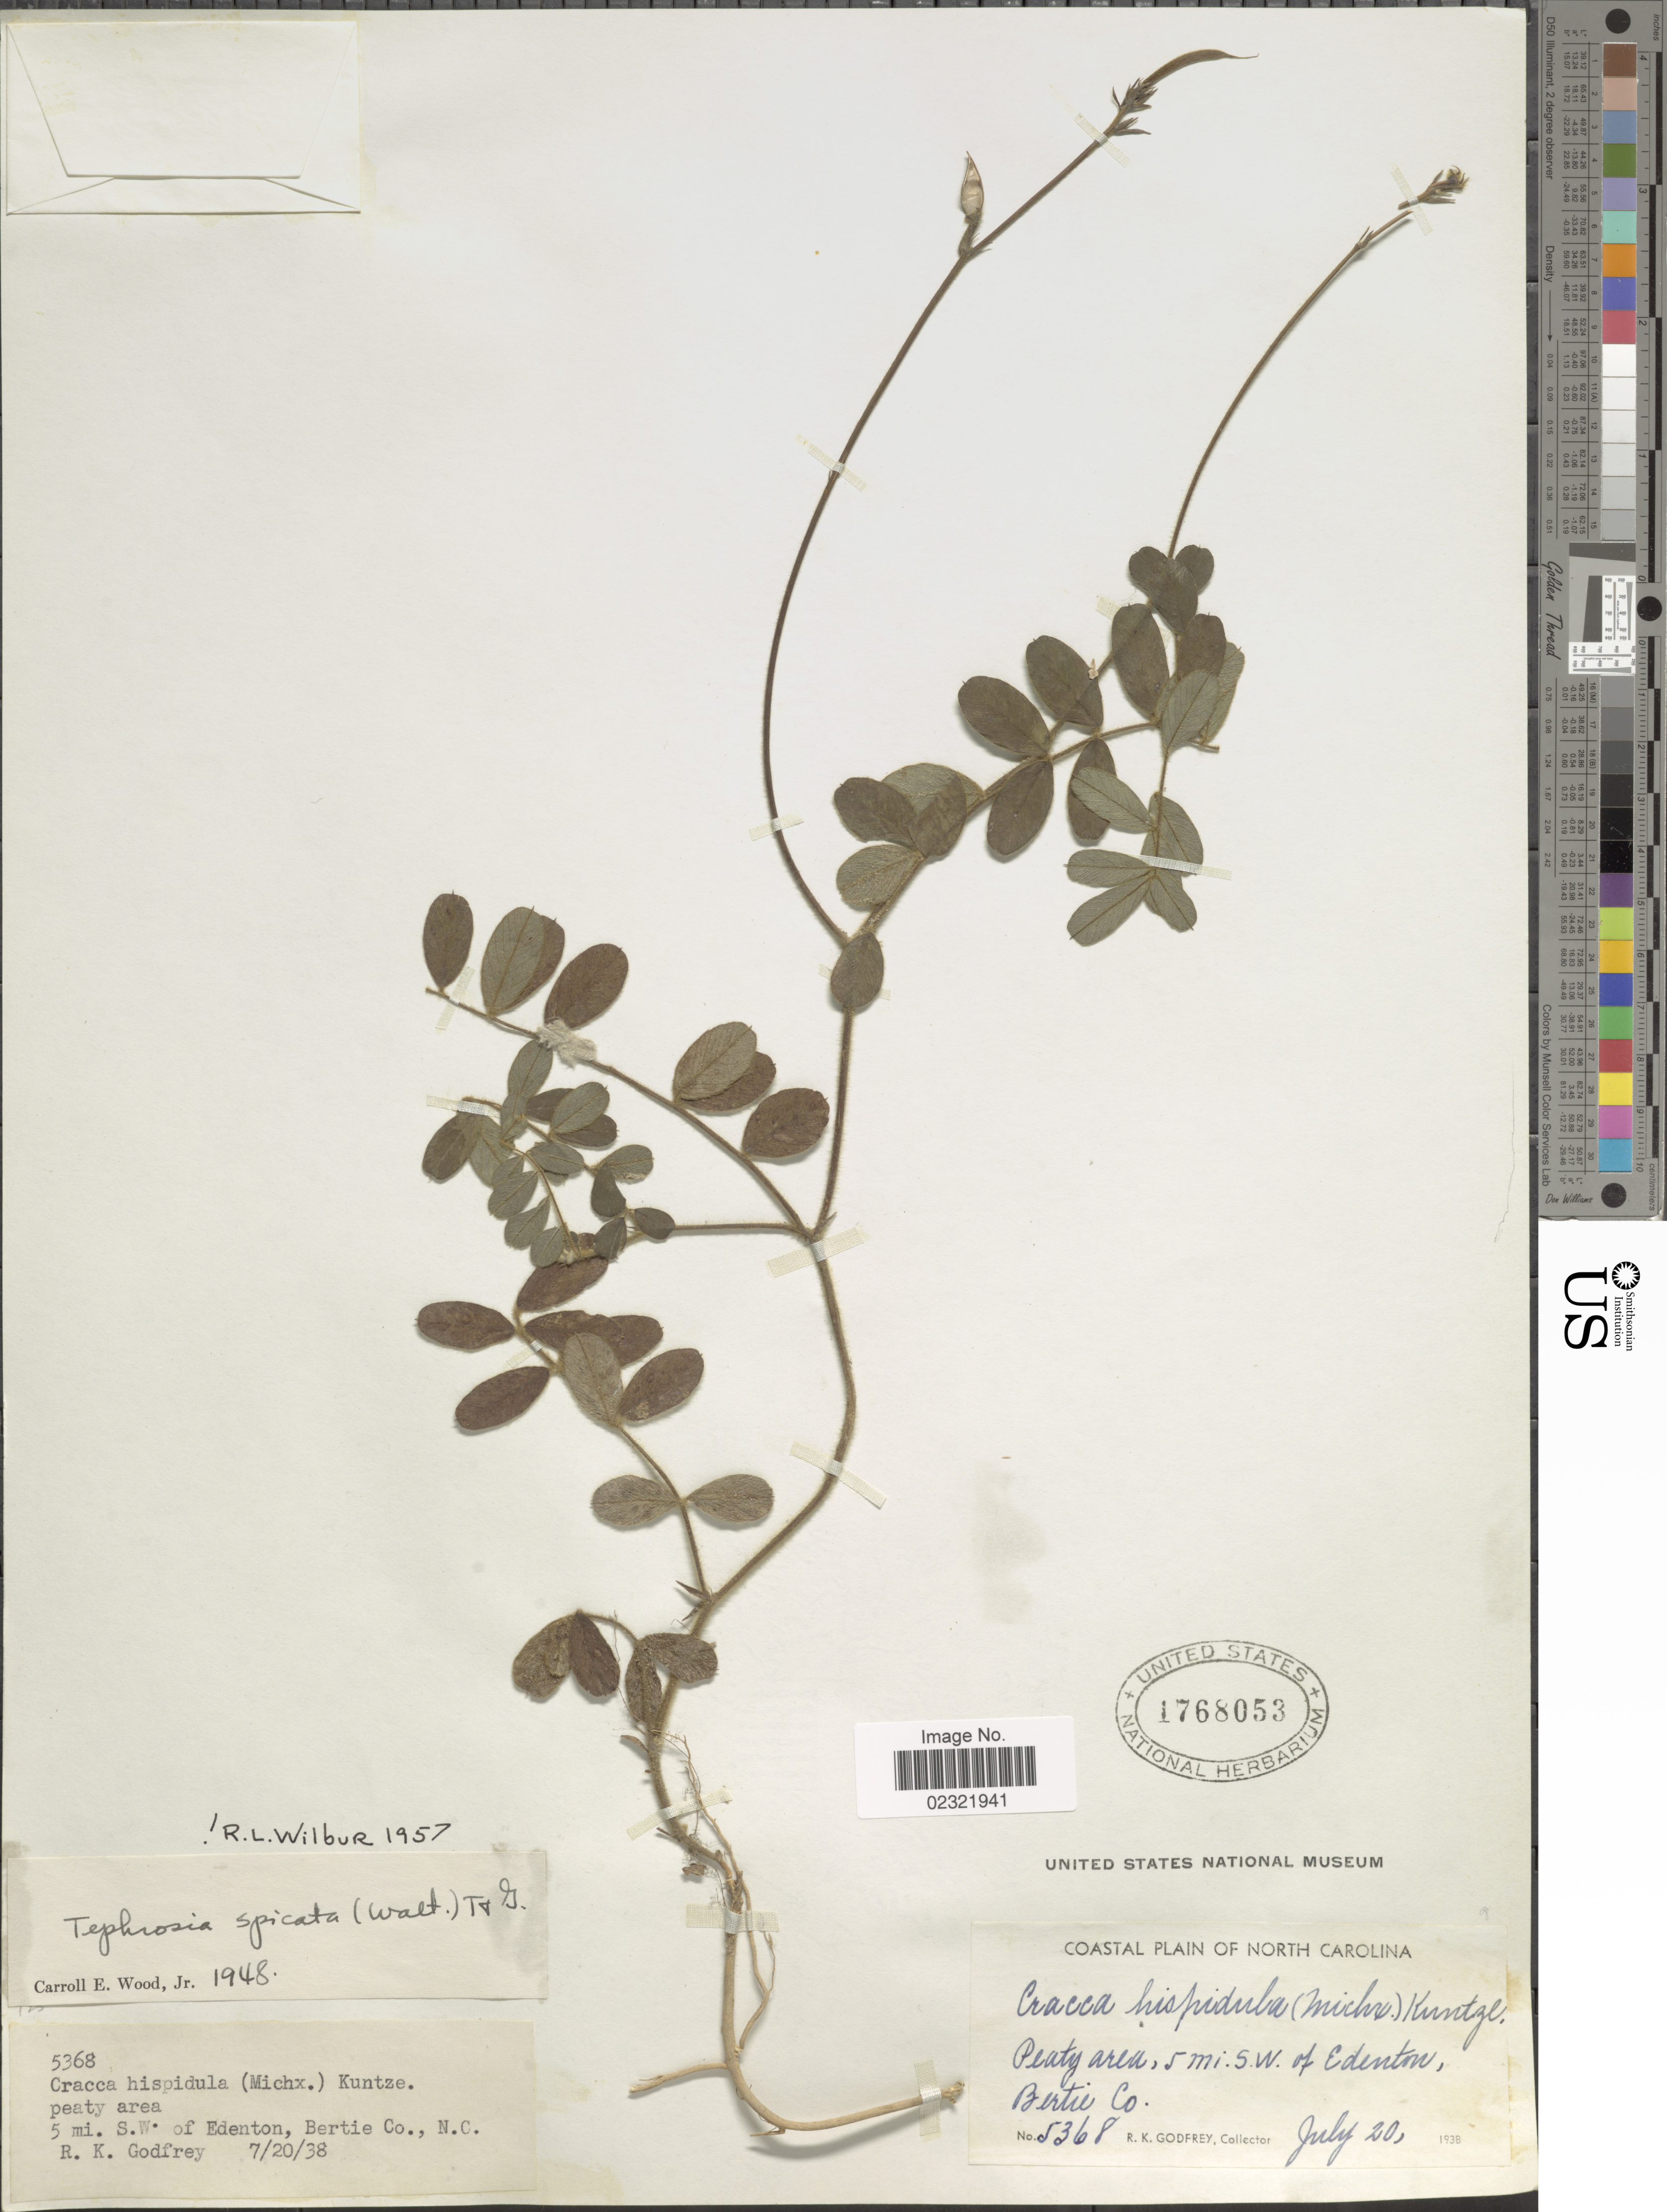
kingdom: Plantae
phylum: Tracheophyta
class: Magnoliopsida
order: Fabales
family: Fabaceae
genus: Tephrosia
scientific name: Tephrosia spicata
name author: (Walter) Torr. & A. Gray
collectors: R. K. Godfrey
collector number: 5368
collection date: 1938-07-20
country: United States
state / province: North Carolina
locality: Coastal Plain of North Carolina, Peaty area, 5 mi S.W. of Edenton, Bertie Co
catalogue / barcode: US 1768053